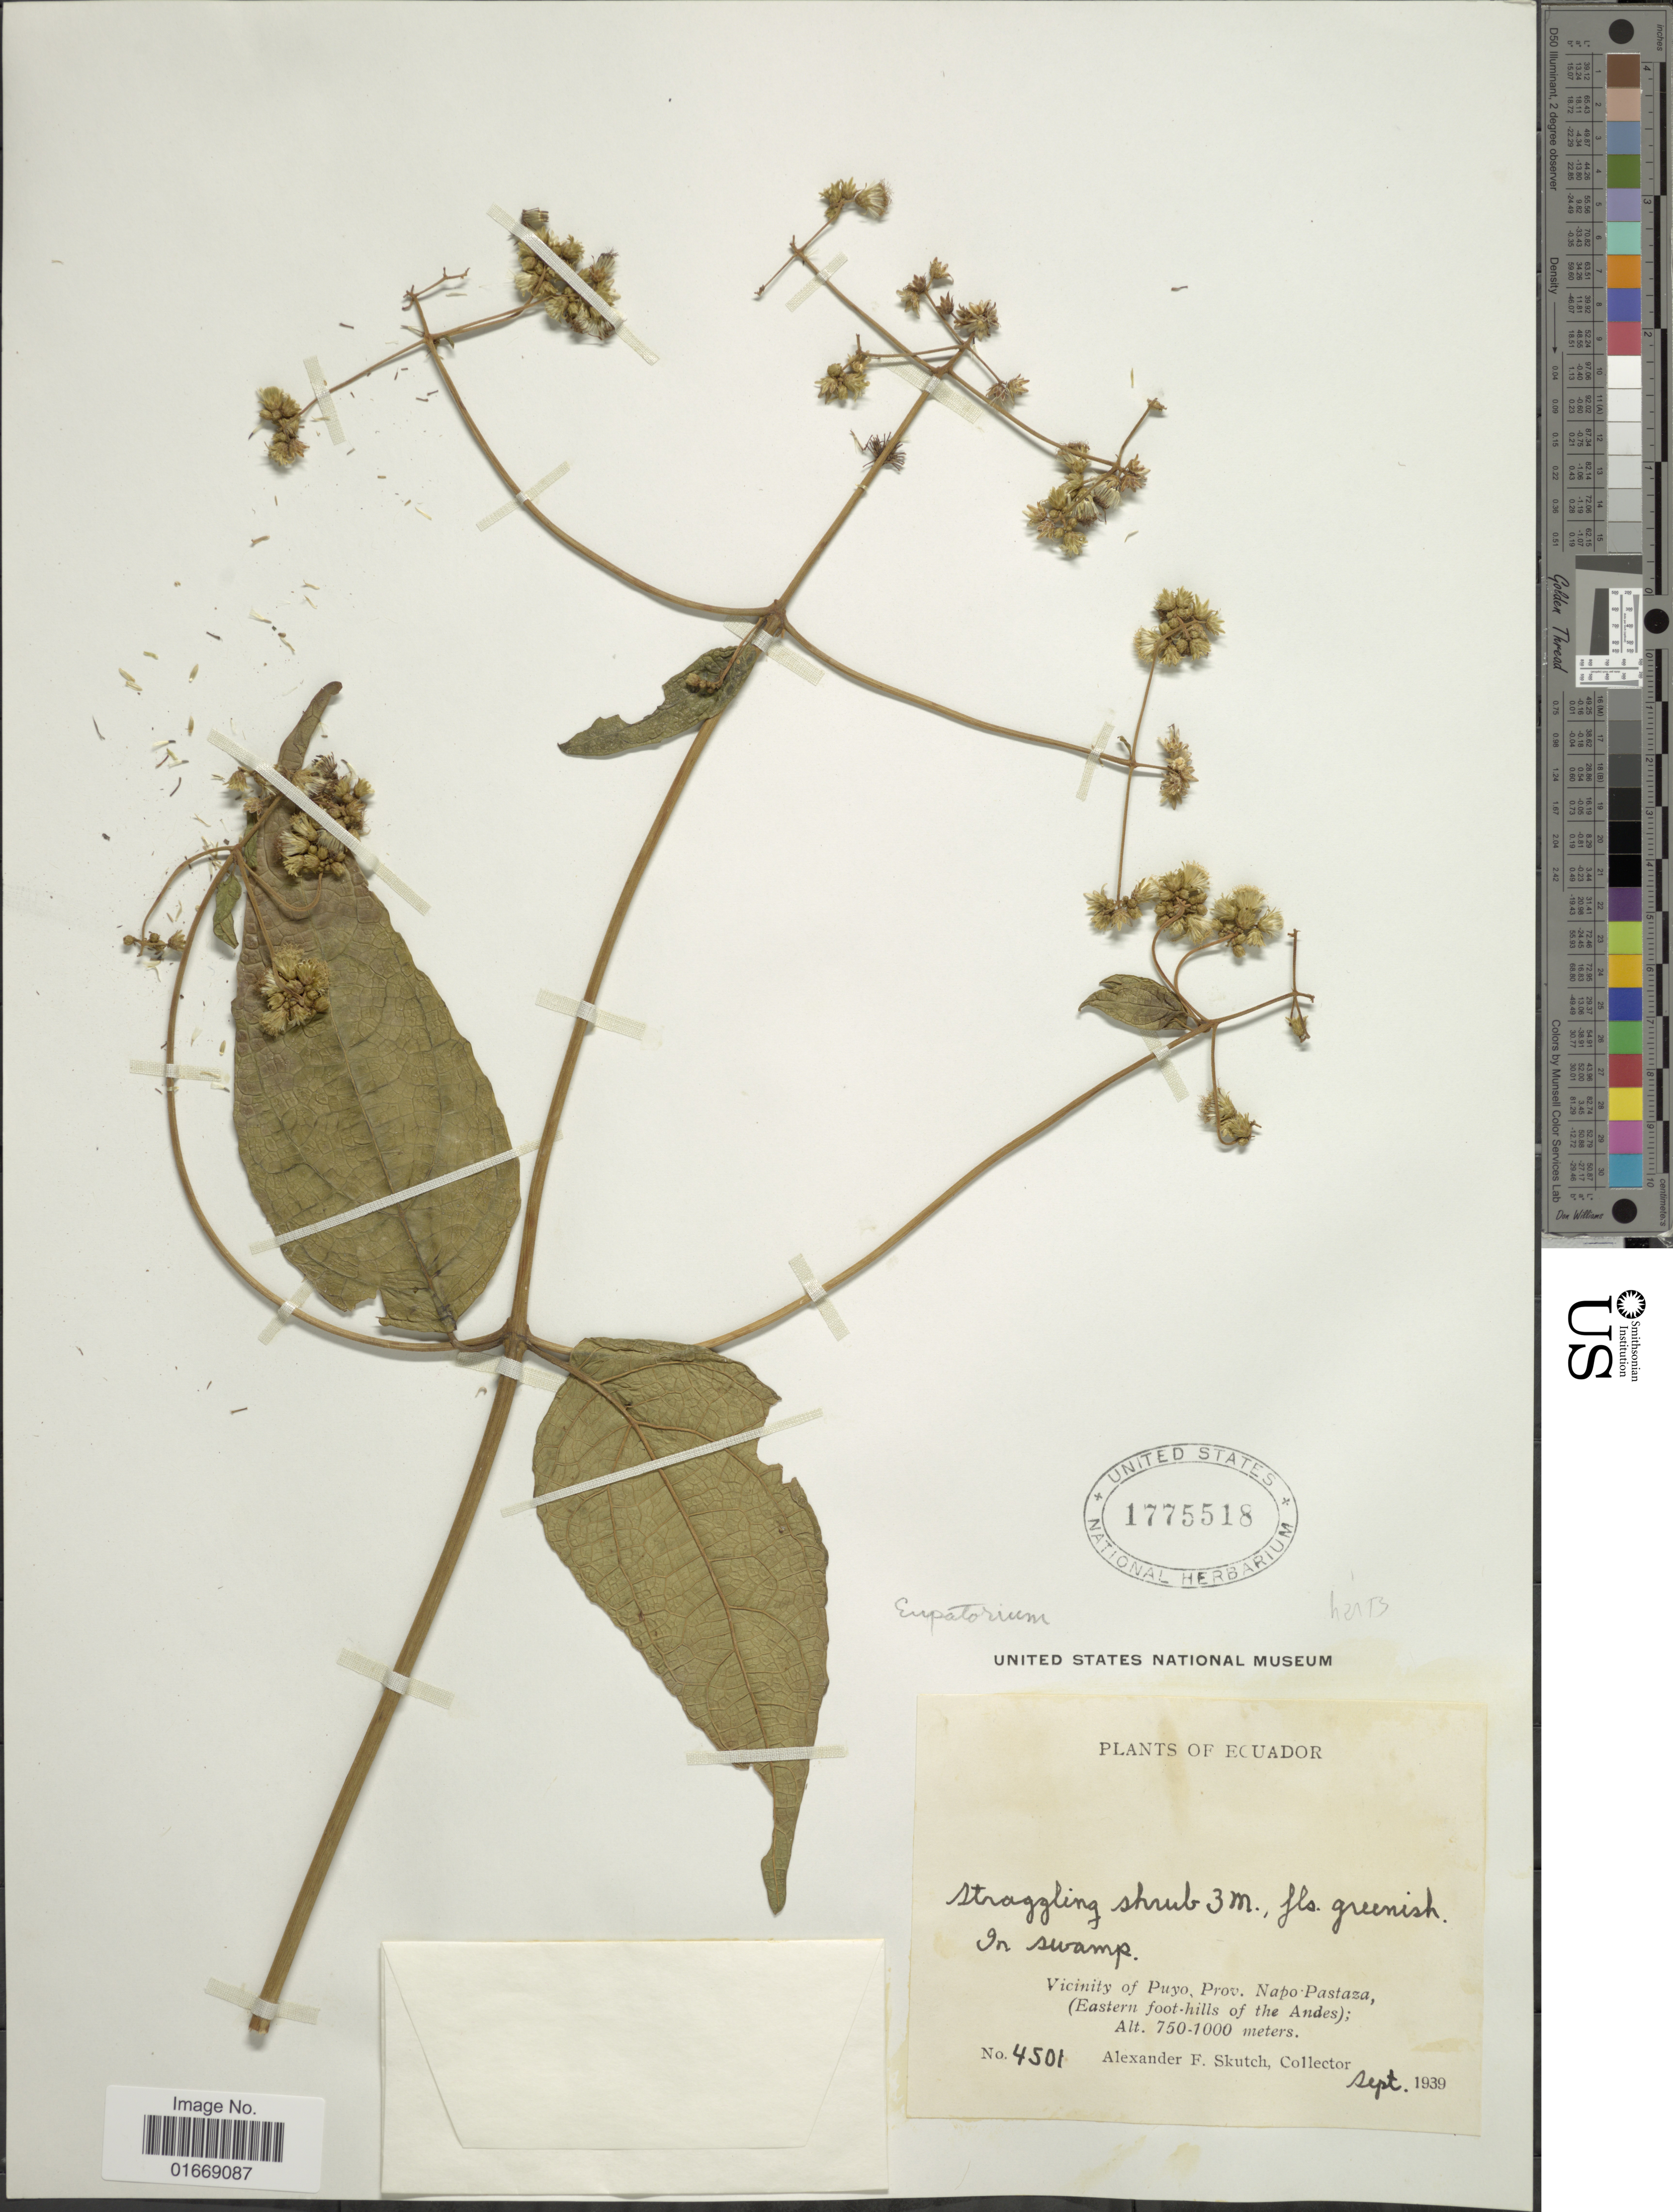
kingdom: Plantae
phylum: Tracheophyta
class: Magnoliopsida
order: Asterales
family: Asteraceae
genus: Hebeclinium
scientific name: Hebeclinium bullatissimum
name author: (B.L. Rob.) R.M. King & H. Rob.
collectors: A. F. Skutch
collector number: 4501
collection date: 1939-09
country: Ecuador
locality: Vicinity of Puyo, Prov. Napo-Pastaza (eastern foot-hills of the Andes)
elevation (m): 750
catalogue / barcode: US 1775518